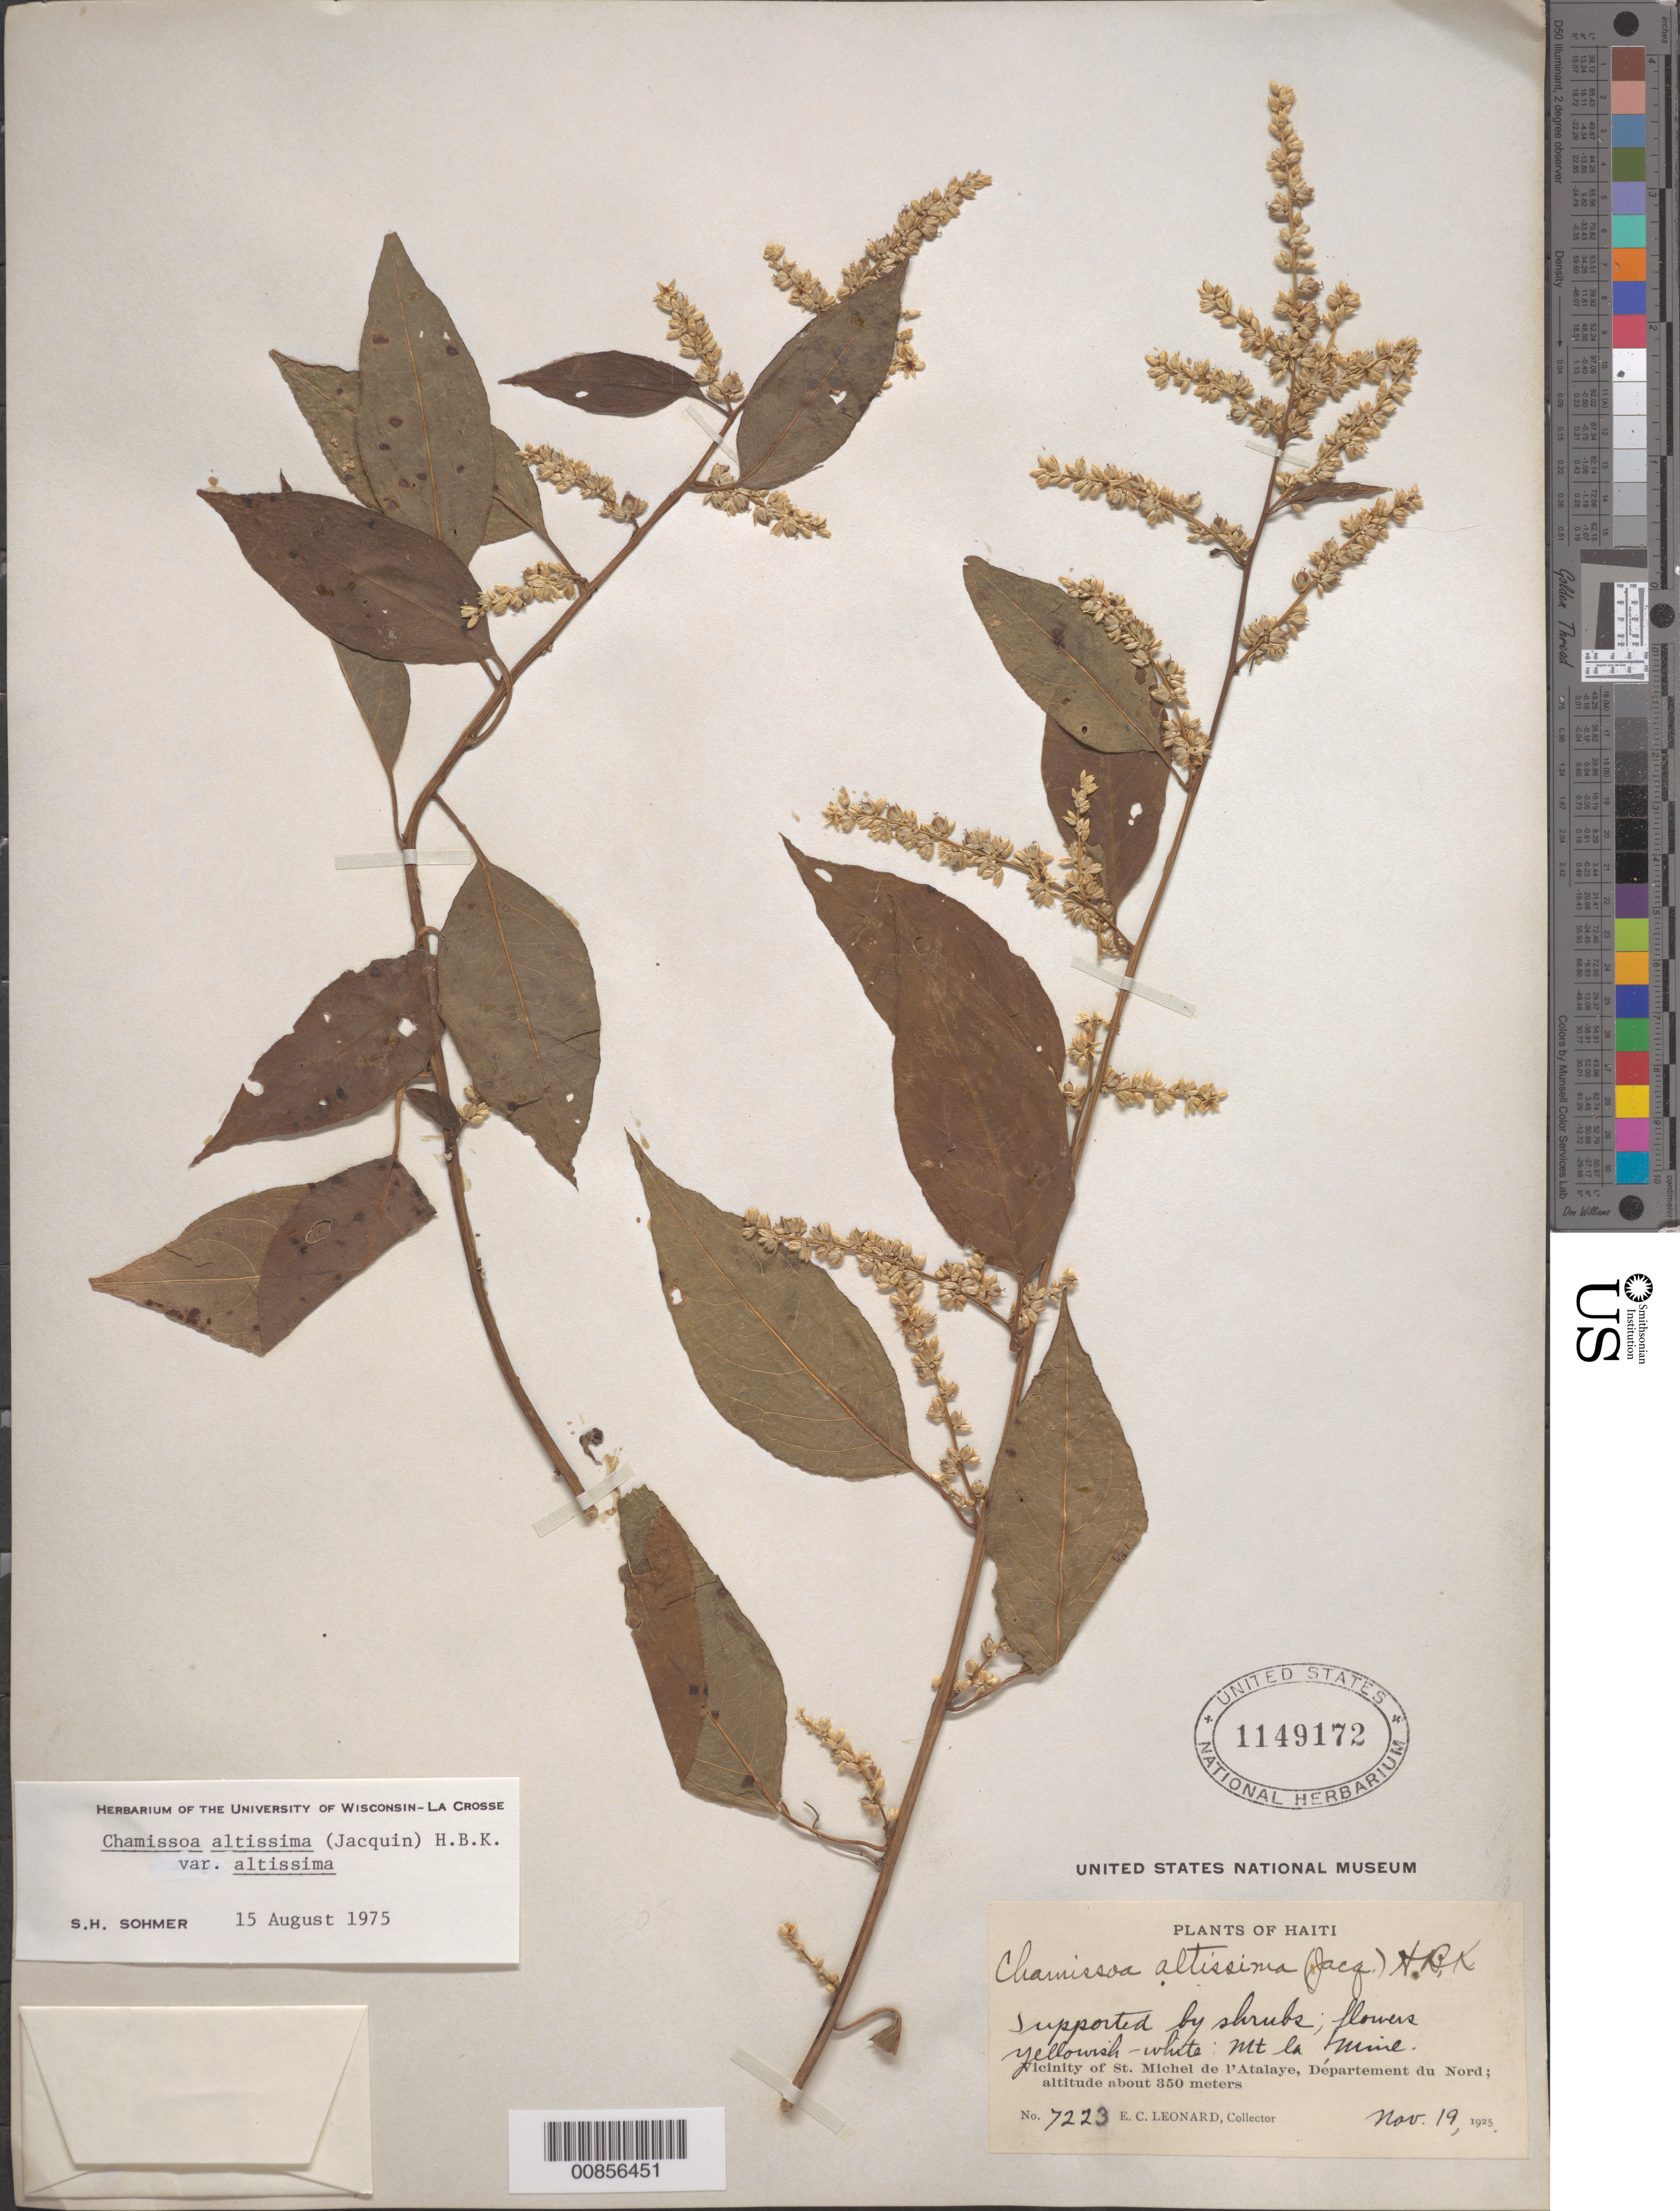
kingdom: Plantae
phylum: Tracheophyta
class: Magnoliopsida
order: Caryophyllales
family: Amaranthaceae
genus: Chamissoa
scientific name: Chamissoa altissima var. altissima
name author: (Jacq.) Kunth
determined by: Sohmer, S. H.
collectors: E. C. Leonard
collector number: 7223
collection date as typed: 19 Nov 1925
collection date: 1925-11-19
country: Haiti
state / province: Nord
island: Hispaniola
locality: Vicinity of St. Michel de l'Atalaye. Mt. la Mine.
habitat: Supported by shrubs.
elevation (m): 350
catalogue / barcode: US 1149172